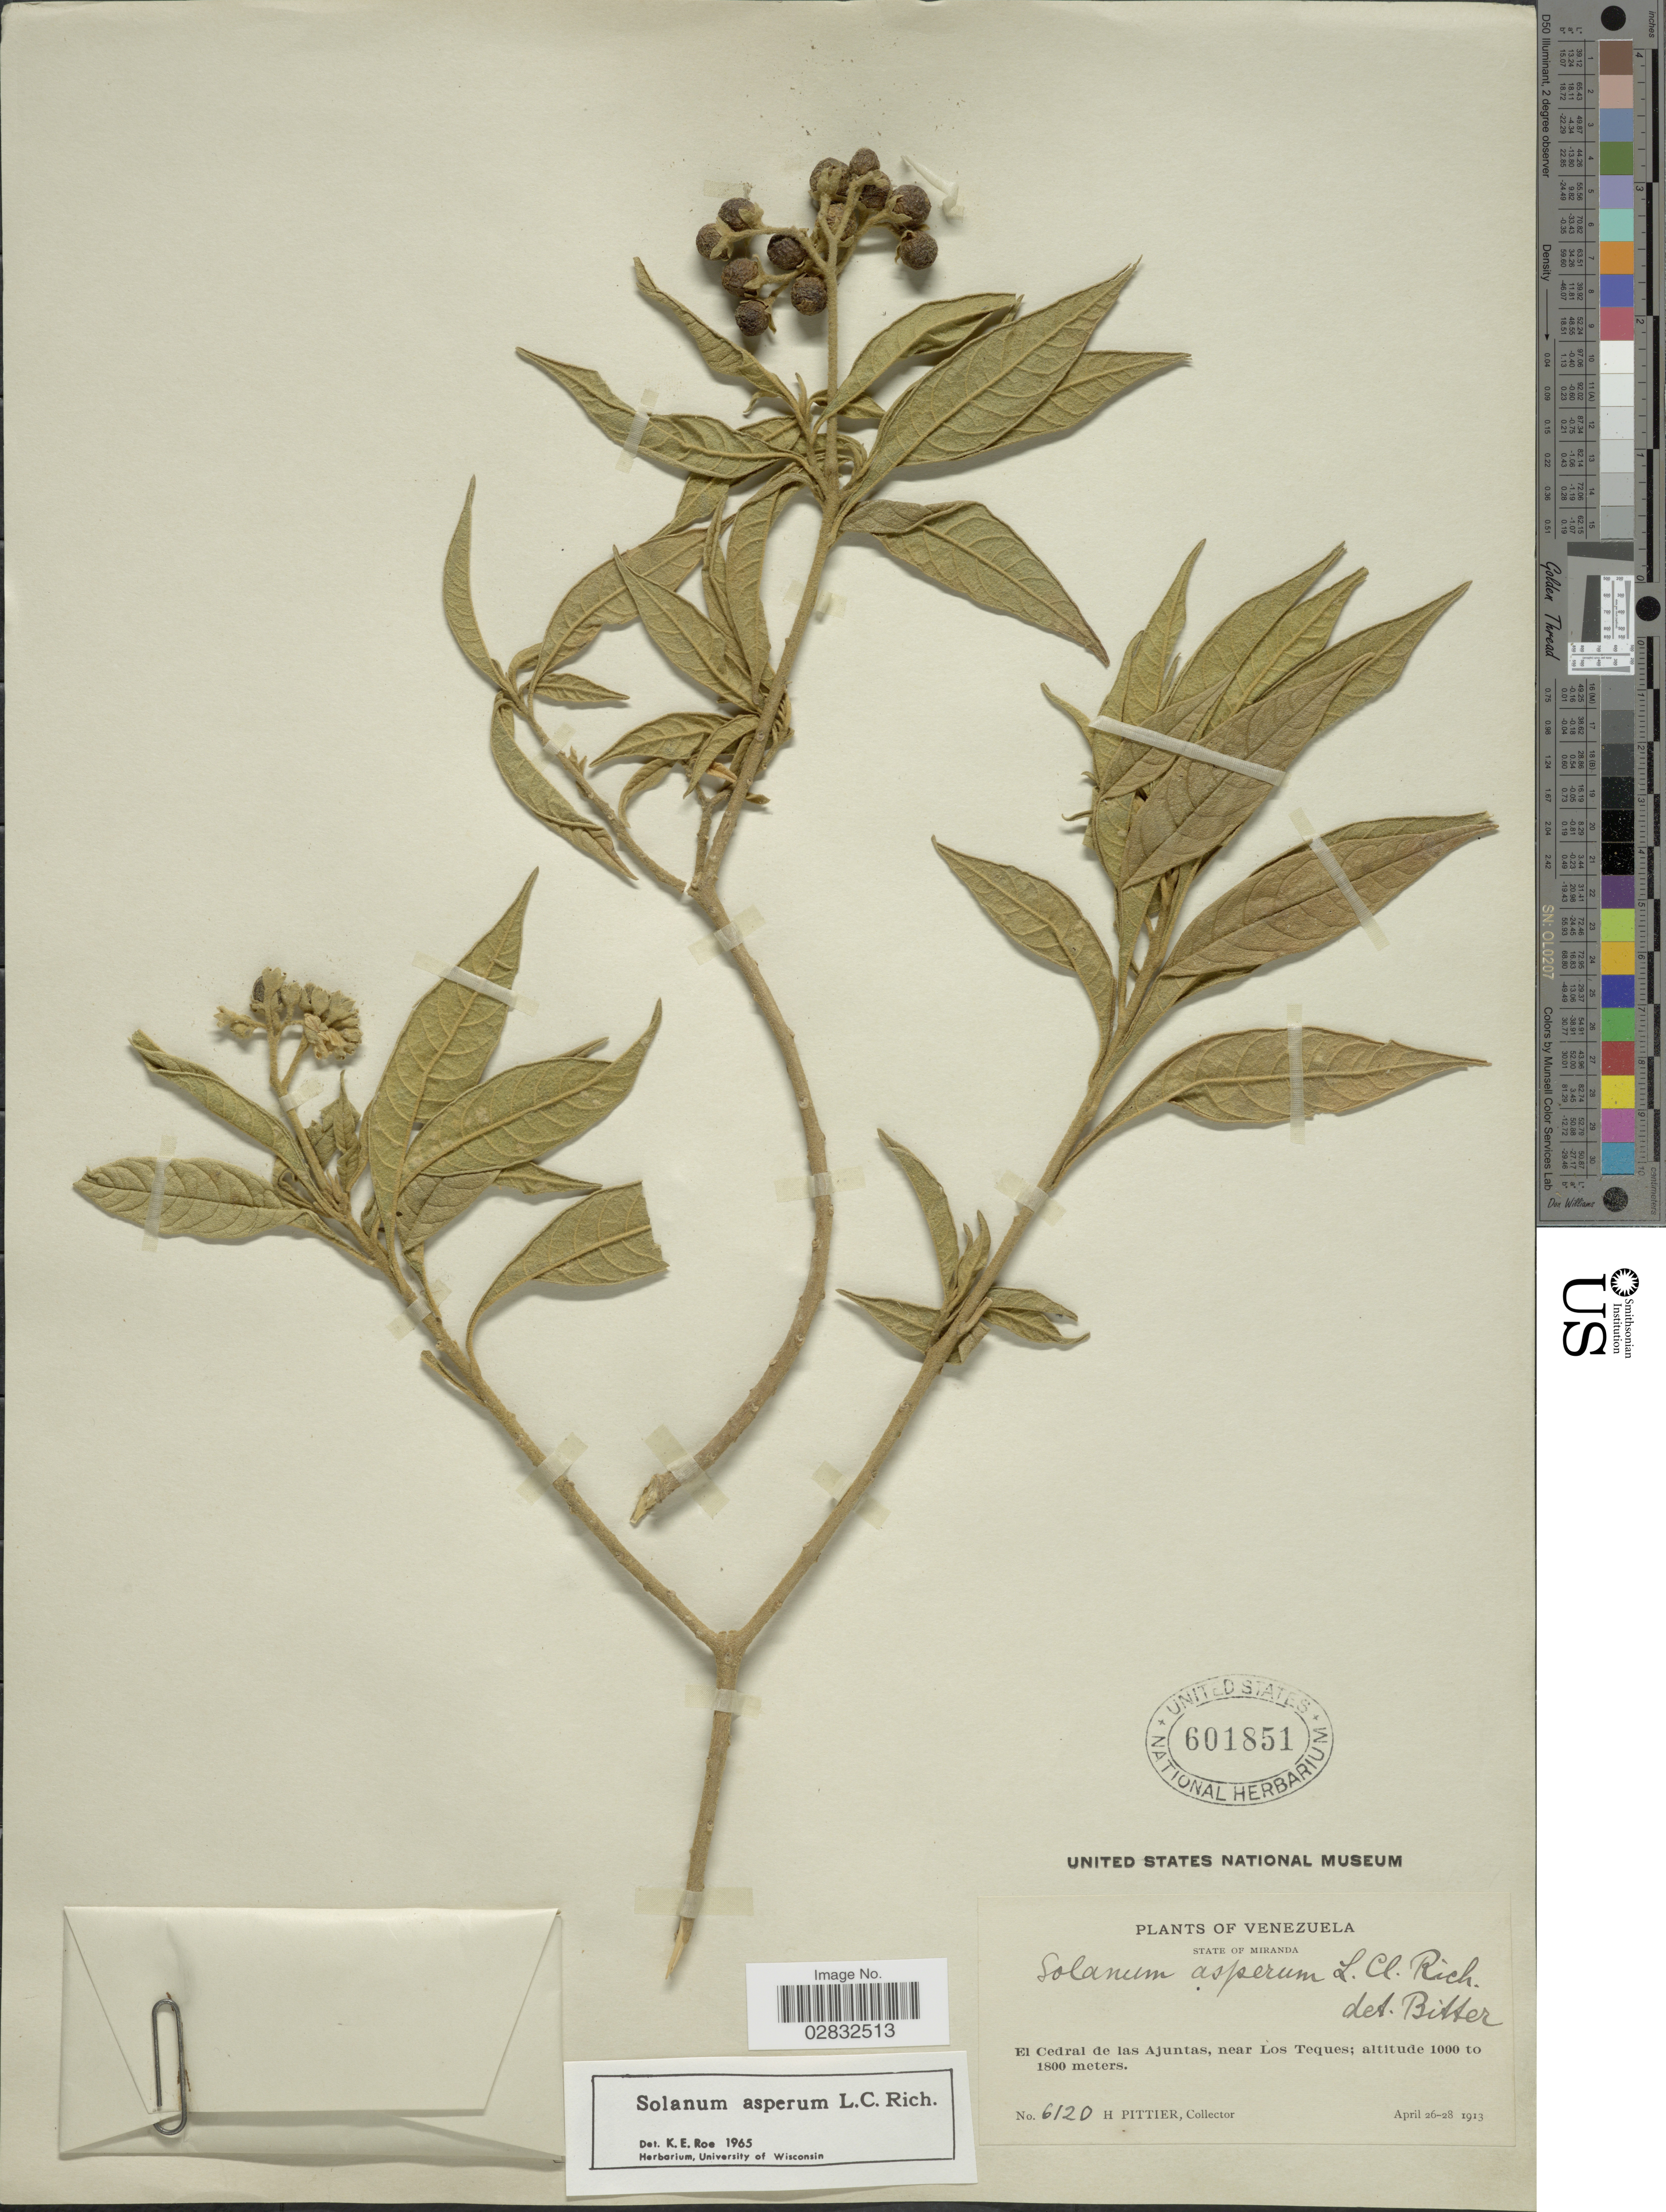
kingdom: Plantae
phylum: Tracheophyta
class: Magnoliopsida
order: Solanales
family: Solanaceae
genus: Solanum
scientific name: Solanum asperum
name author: Rich.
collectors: H. F. Pittier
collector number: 6120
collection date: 1913-04-26/1913-04-28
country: Venezuela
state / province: Miranda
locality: El Cedral de las Ajuntas, near Los Teques.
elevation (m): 1000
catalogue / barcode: US 601851